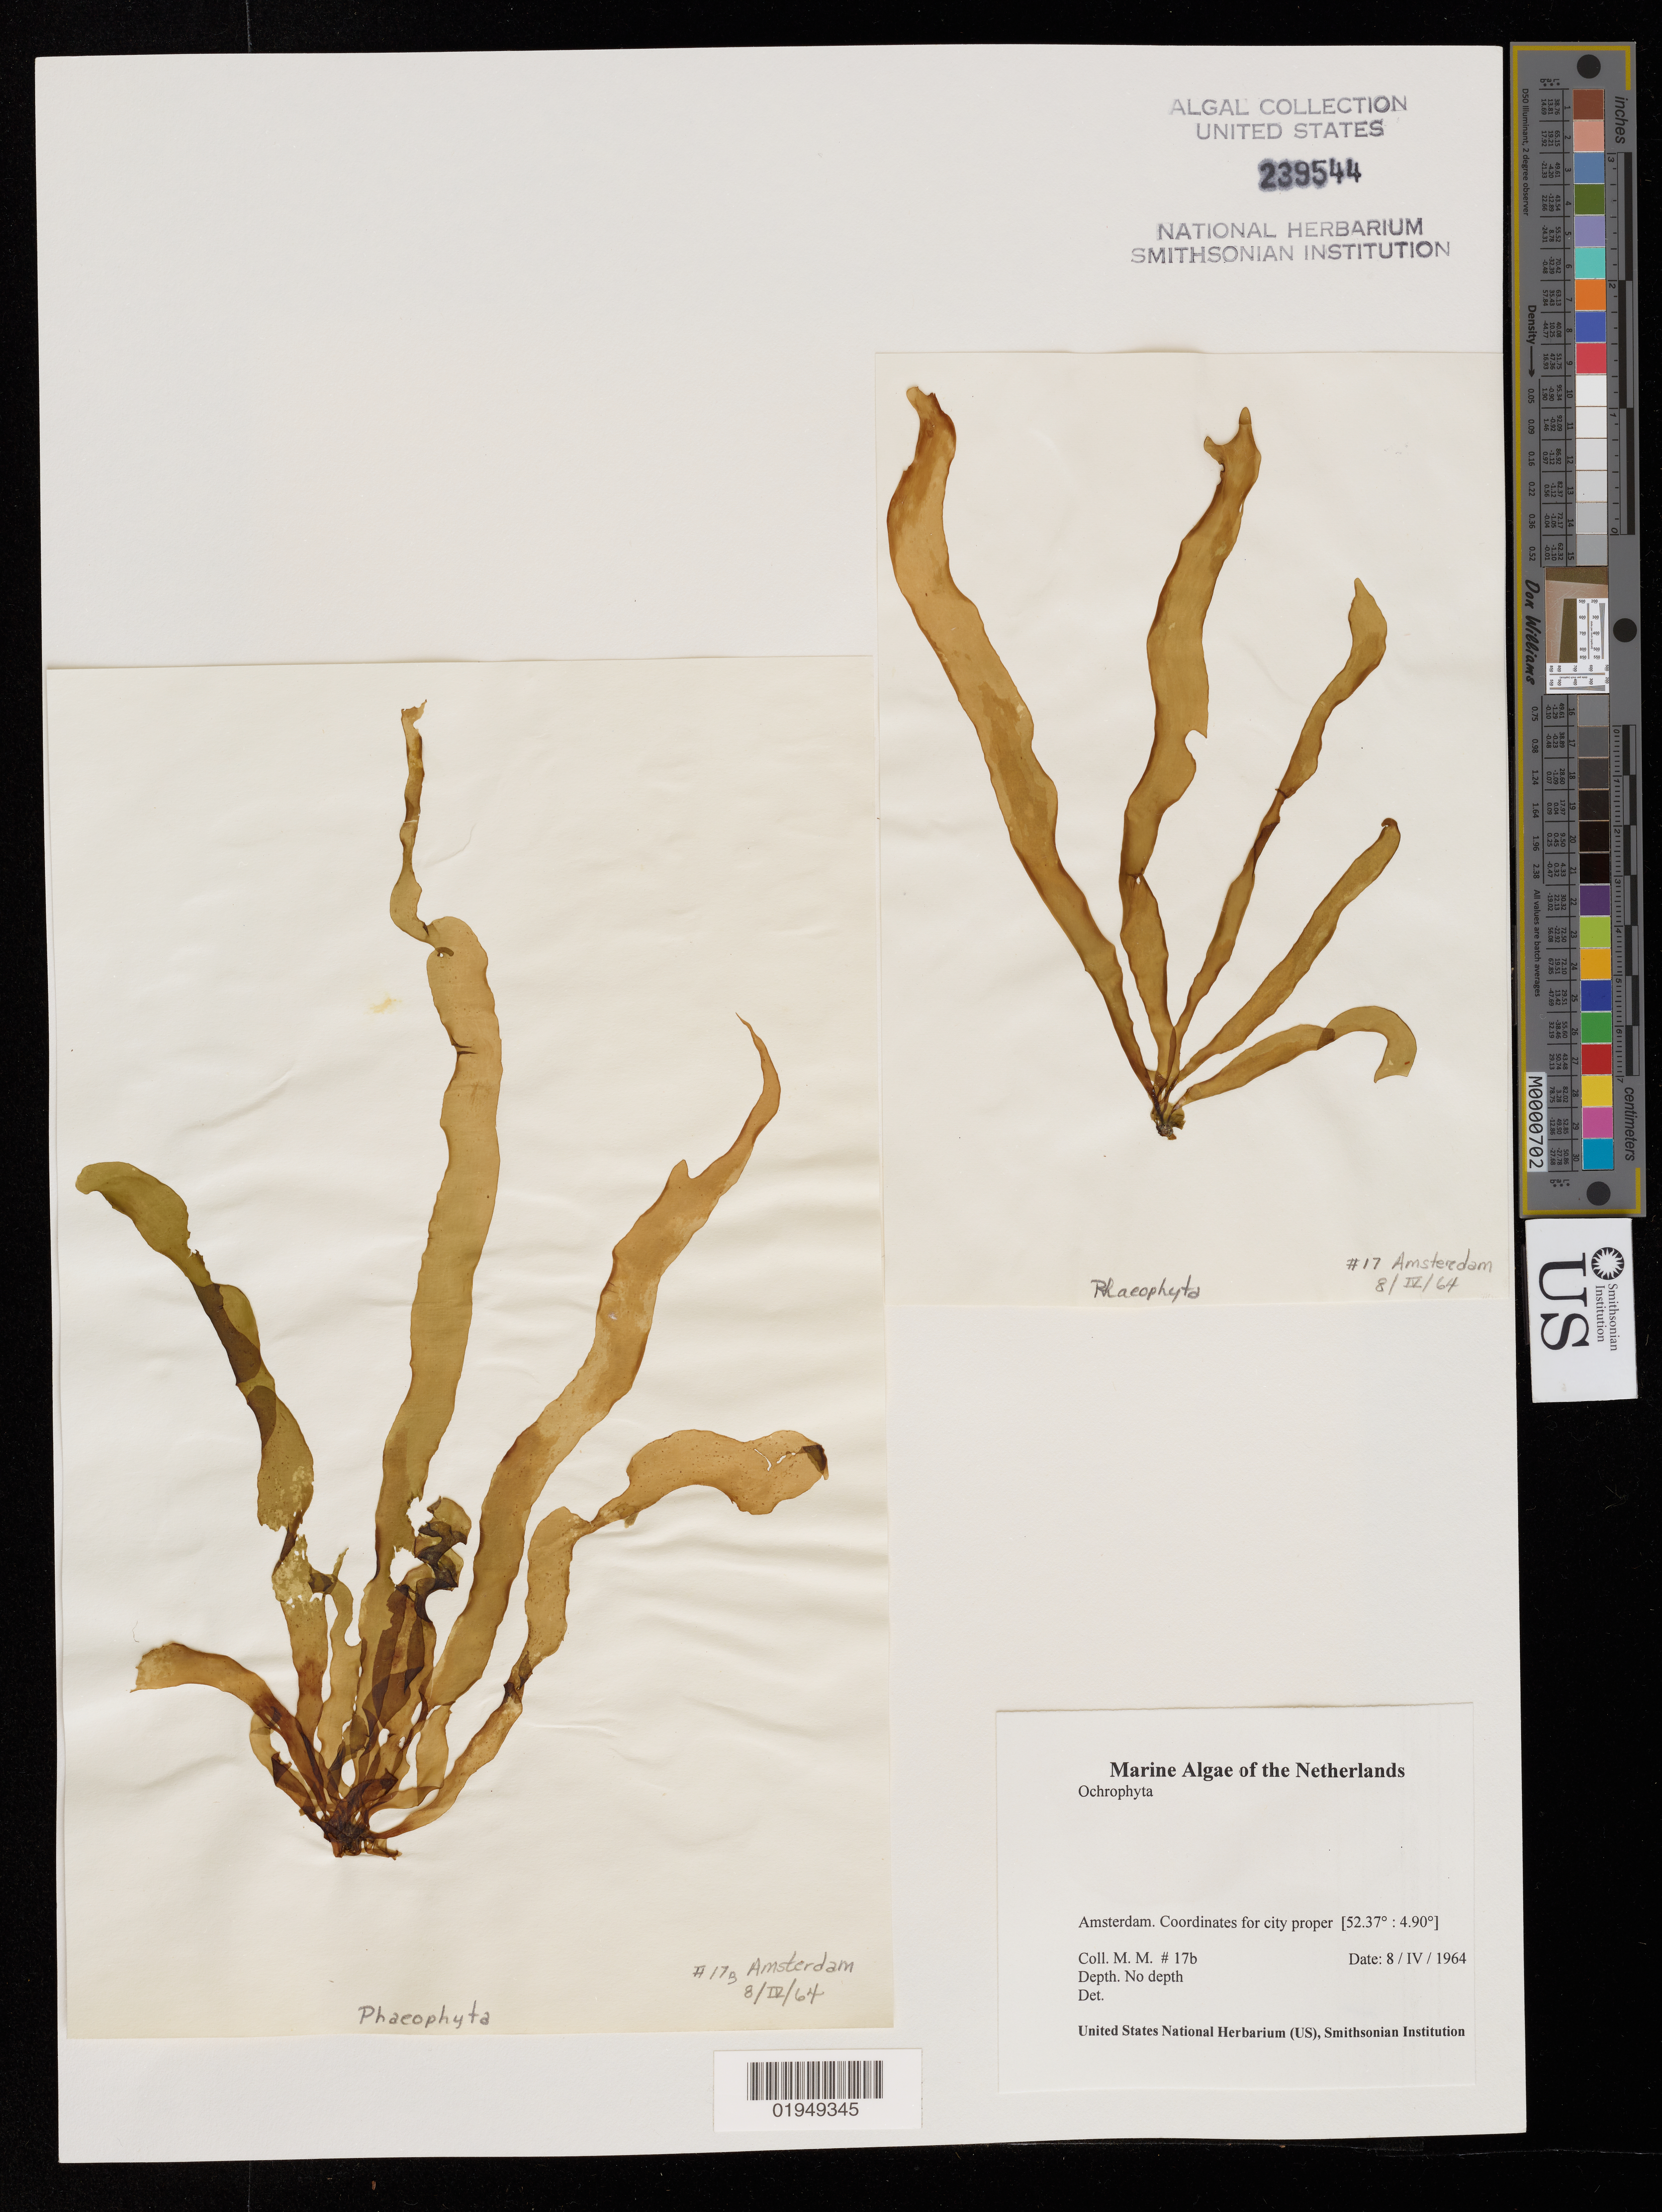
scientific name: Ochrophyta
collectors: M. M.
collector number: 17b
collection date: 1964-04-08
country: Netherlands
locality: Amsterdam. Coordinates for city proper [52.37° : 4.90°]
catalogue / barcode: US 239544